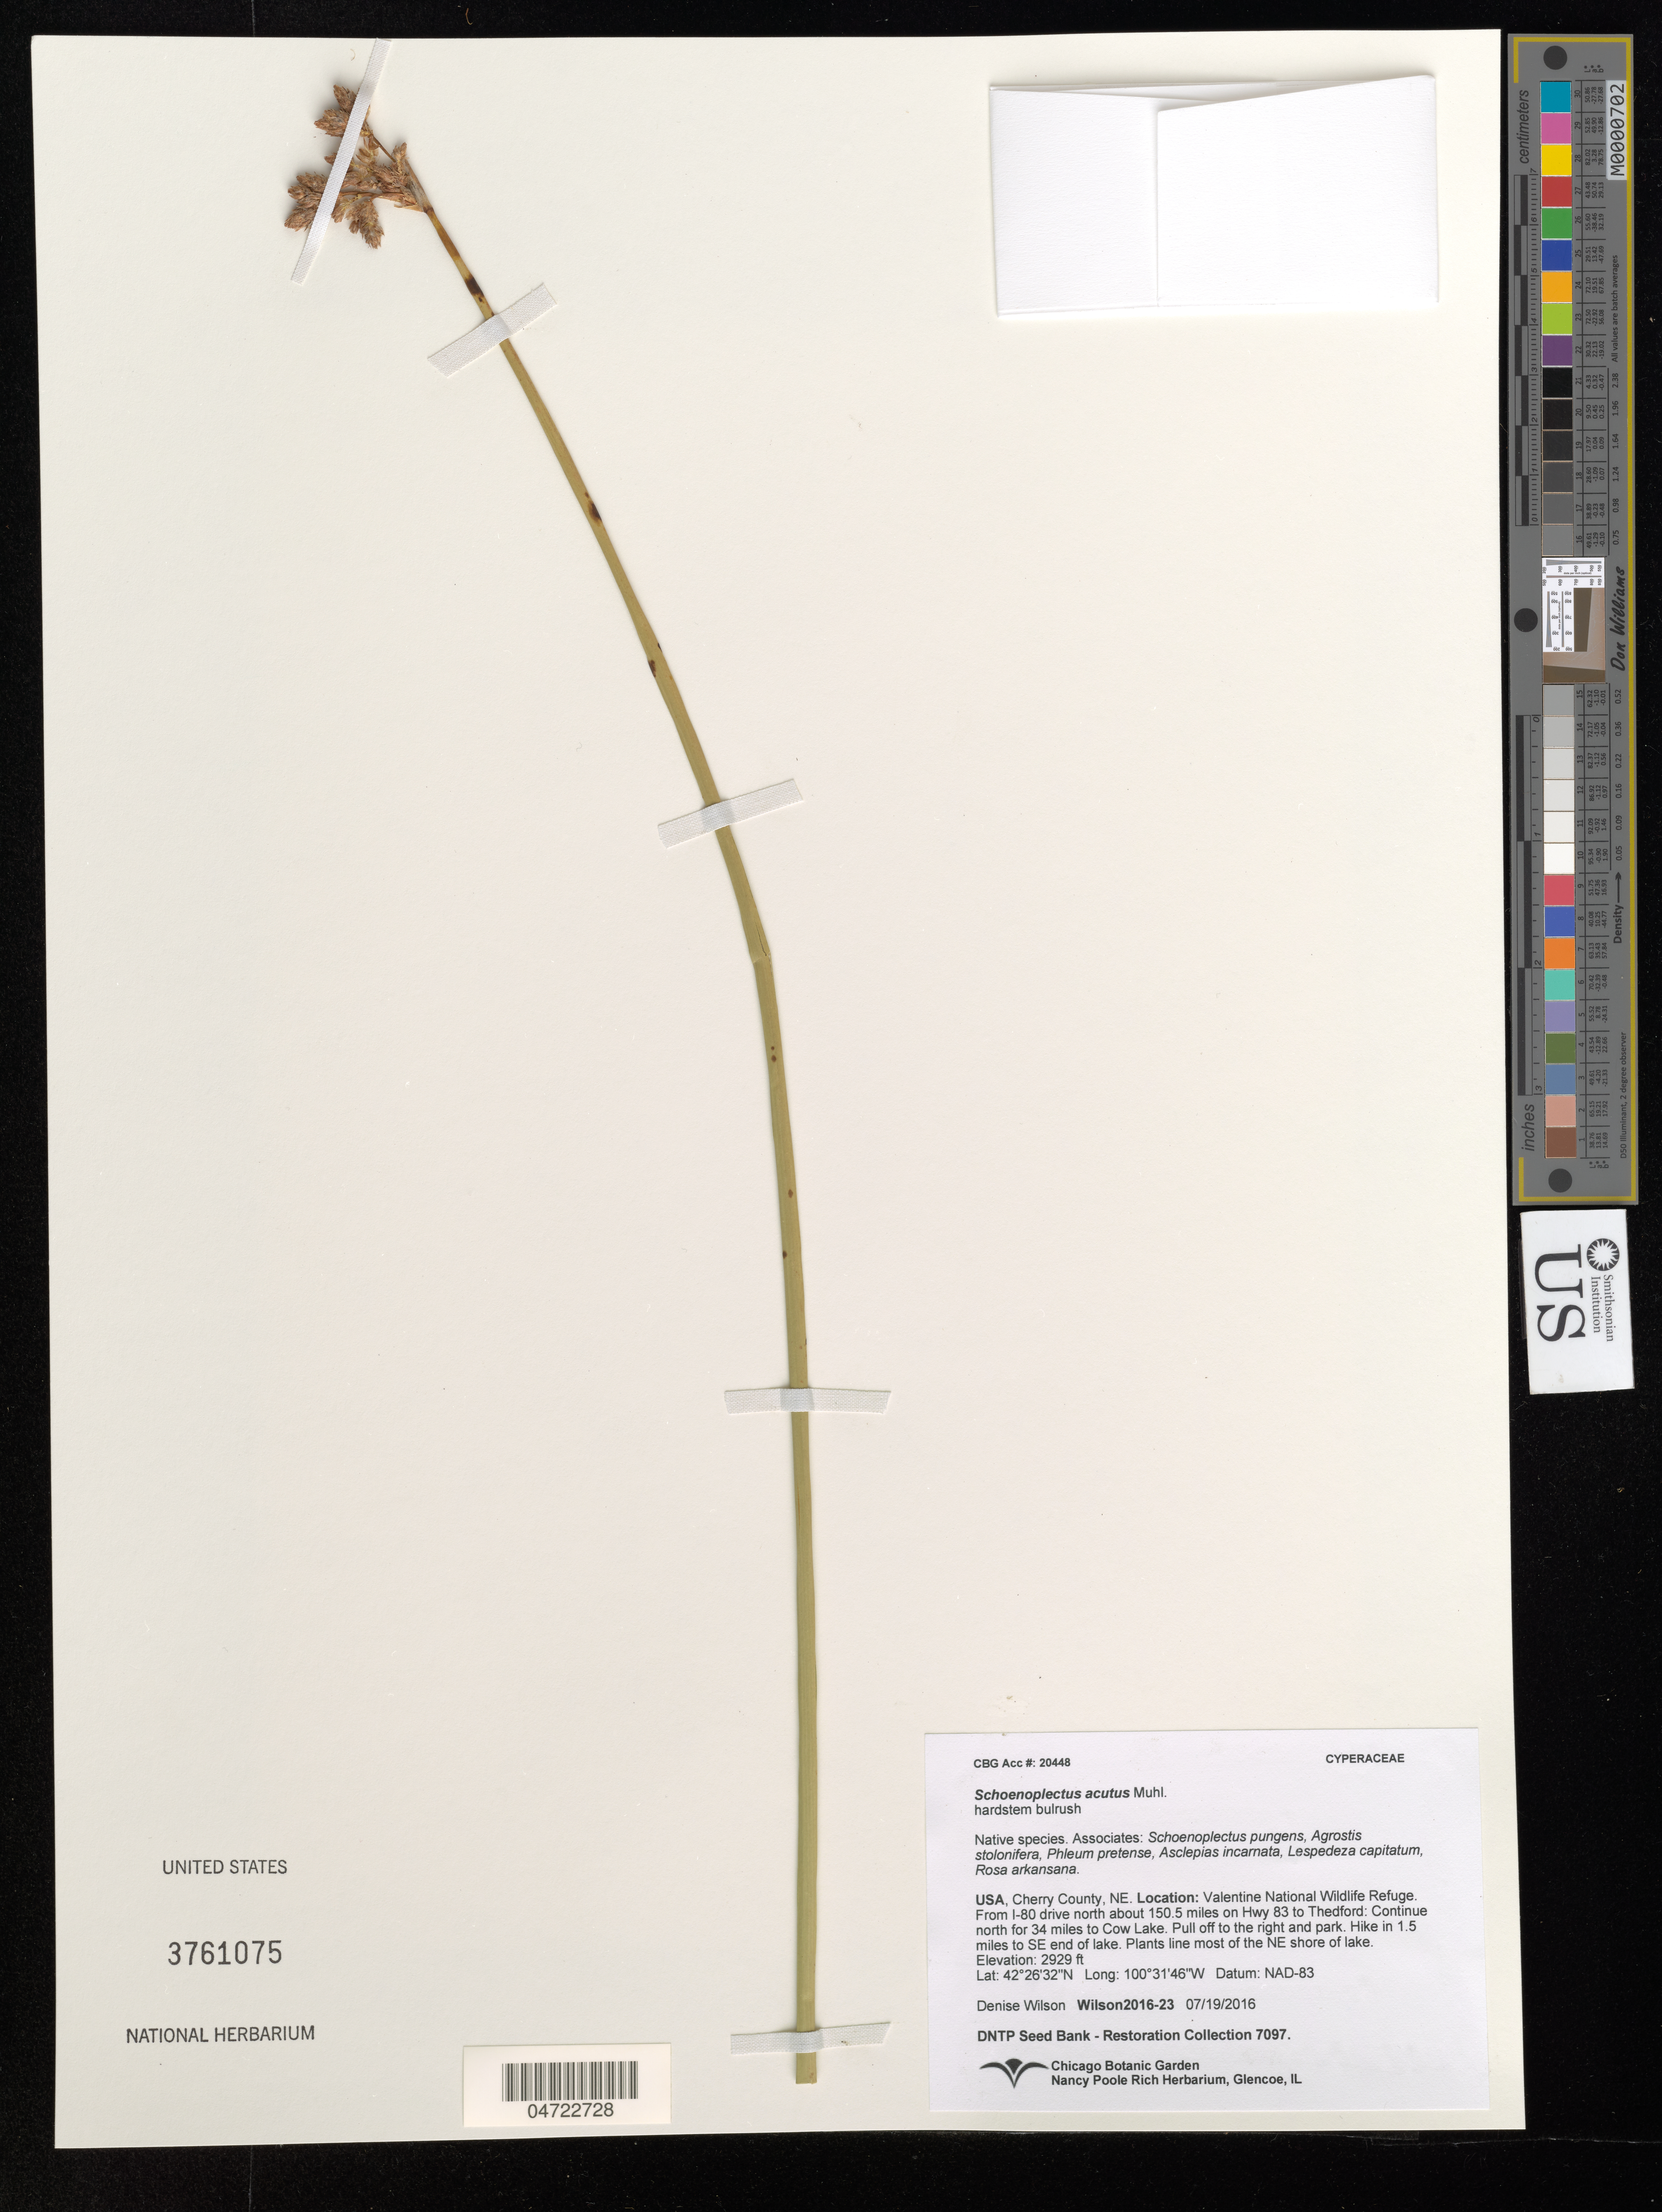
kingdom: Plantae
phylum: Tracheophyta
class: Liliopsida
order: Poales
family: Cyperaceae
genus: Schoenoplectus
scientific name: Schoenoplectus acutus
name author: (Muhl. ex Bigelow) Á. Löve & D. Löve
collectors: D. Wilson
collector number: Wilson2016-23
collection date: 2016-07-19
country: United States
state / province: Nebraska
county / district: Cherry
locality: Cherry County. Valentine National Wildlife Refuge. From I-80 drive north about 150.5 miles on Hwy 83 to Thedford: Continue north for 34 miles to Cow Lake. Pull off to the right and park. Hike in 1.5 miles to SE end of lake. Plants line most of the NE shore of lake.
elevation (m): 893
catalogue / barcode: US 3761075